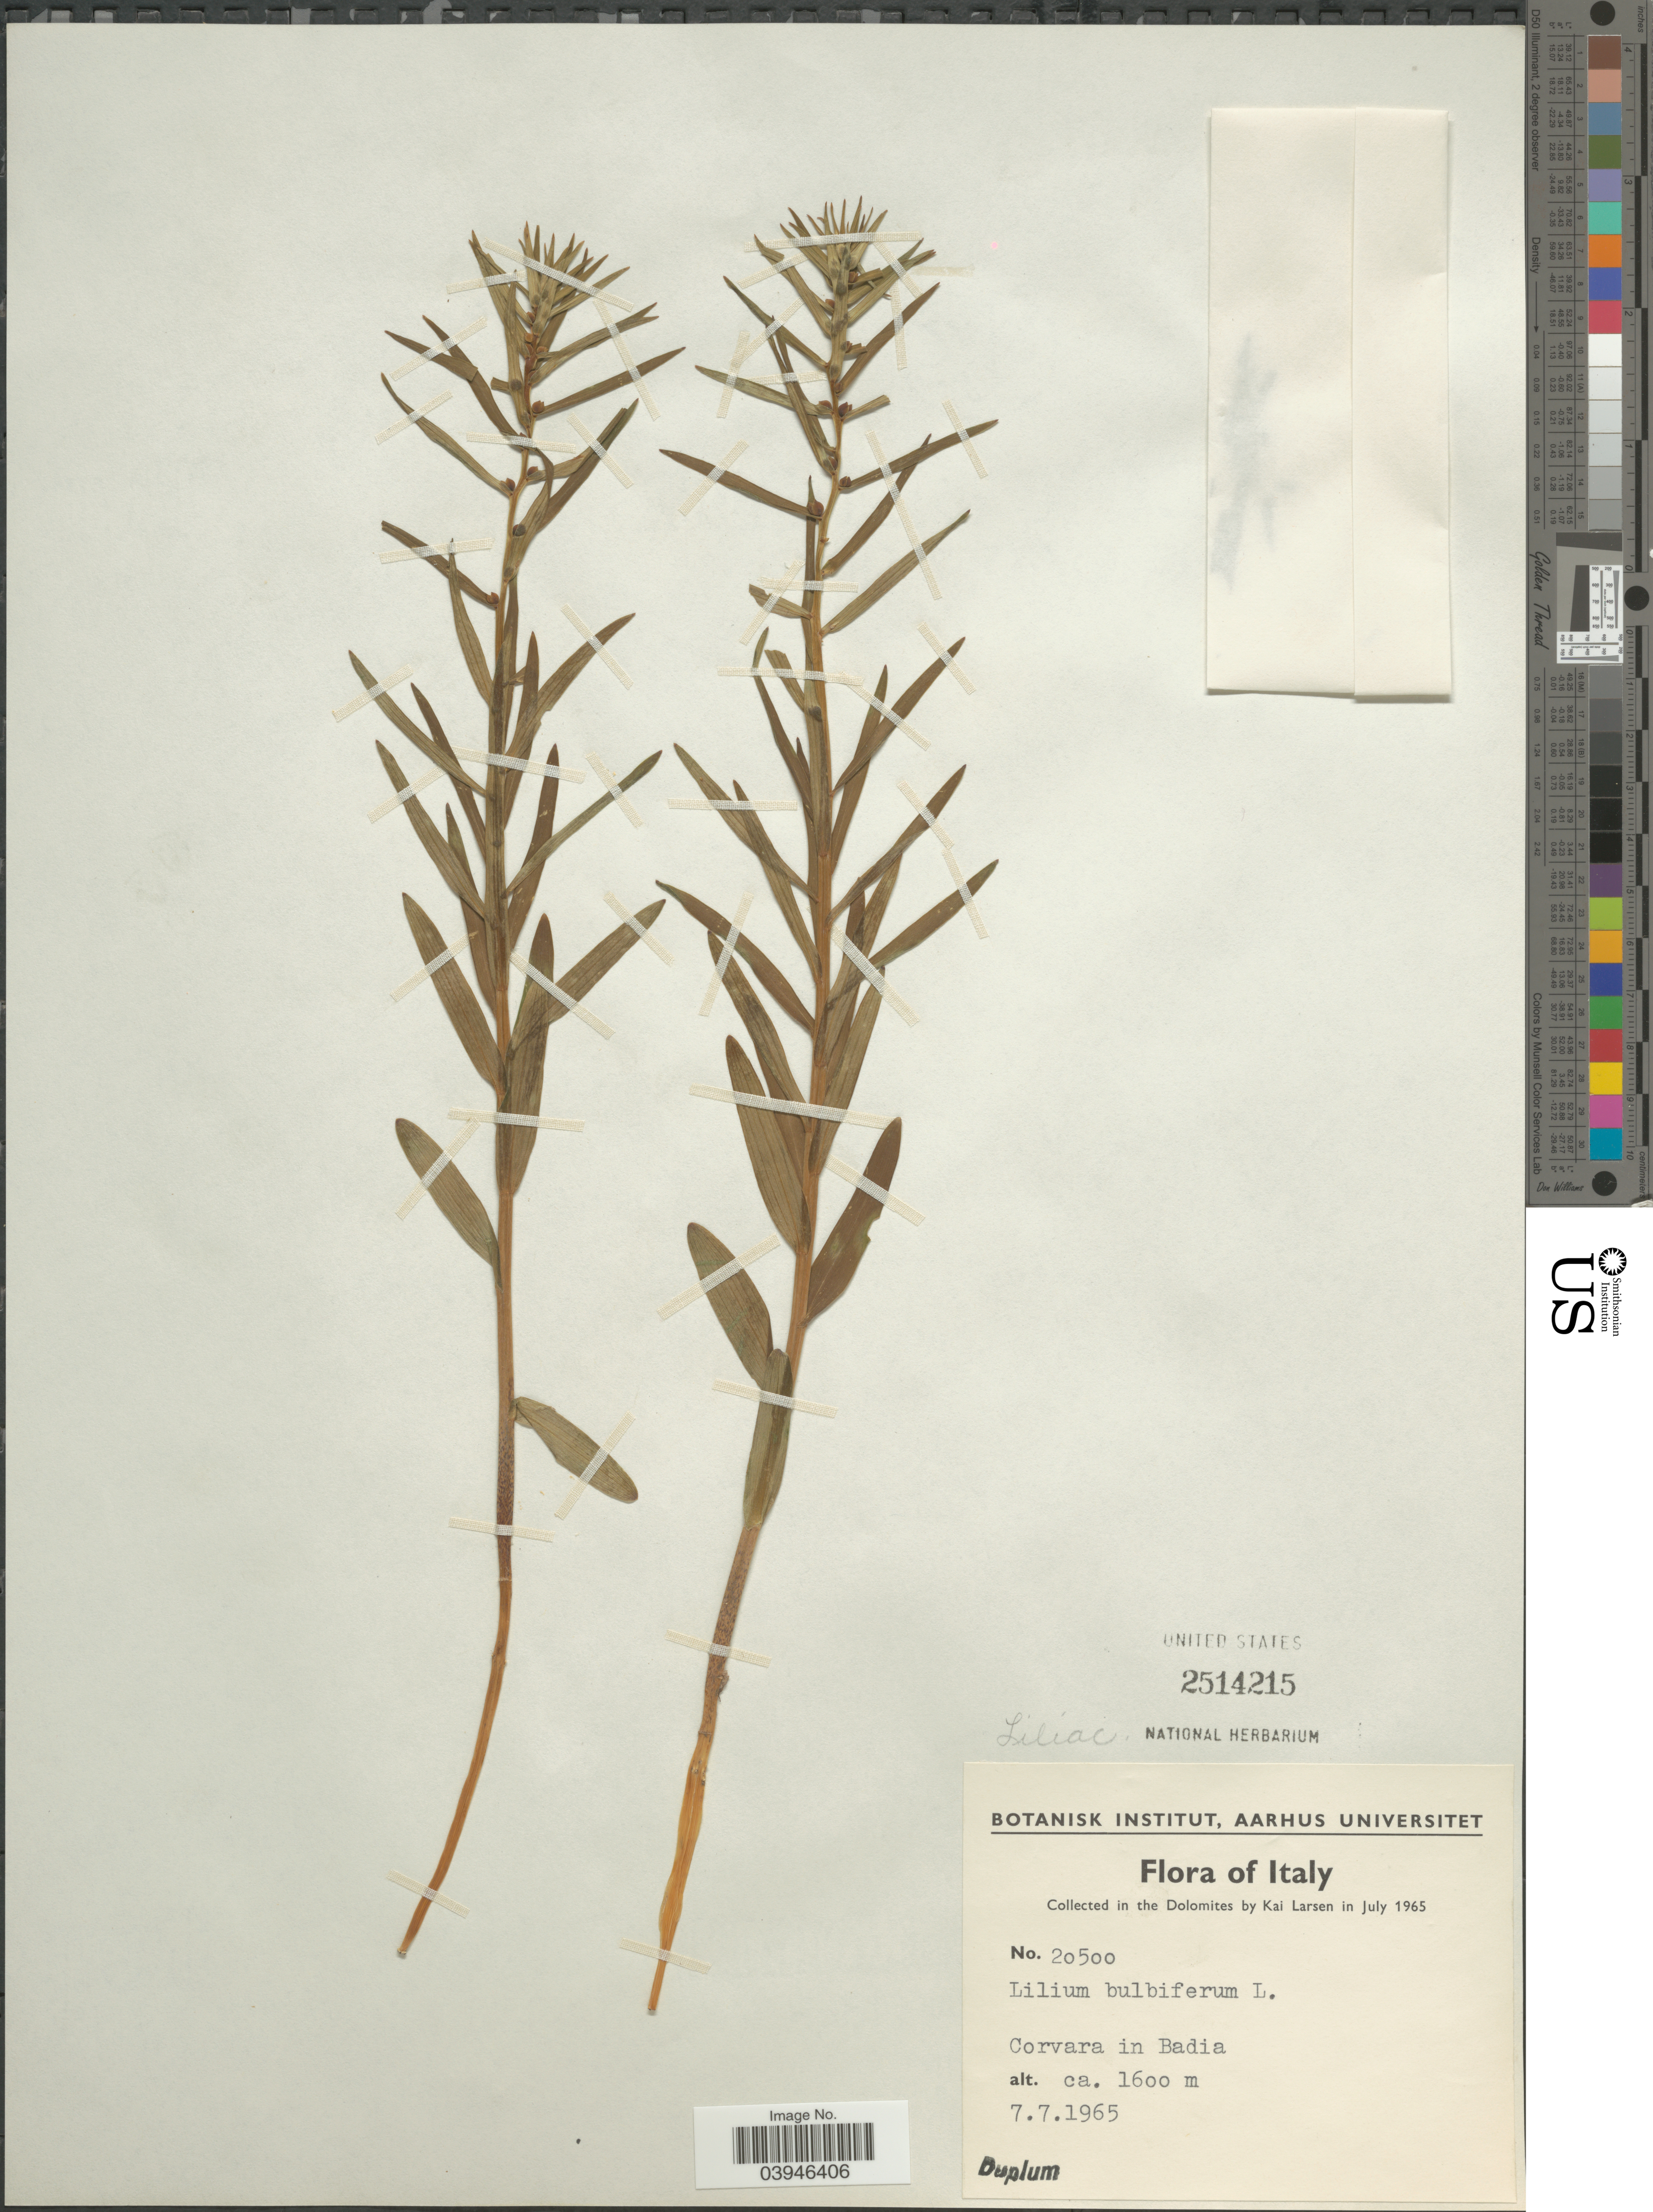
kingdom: Plantae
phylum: Tracheophyta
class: Liliopsida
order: Liliales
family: Liliaceae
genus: Lilium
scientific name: Lilium bulbiferum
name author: L.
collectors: K. Larsen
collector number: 20500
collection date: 1965-07-07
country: Italy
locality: In the Dolomites. Corvara in Badia.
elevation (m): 1600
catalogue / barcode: US 2514215